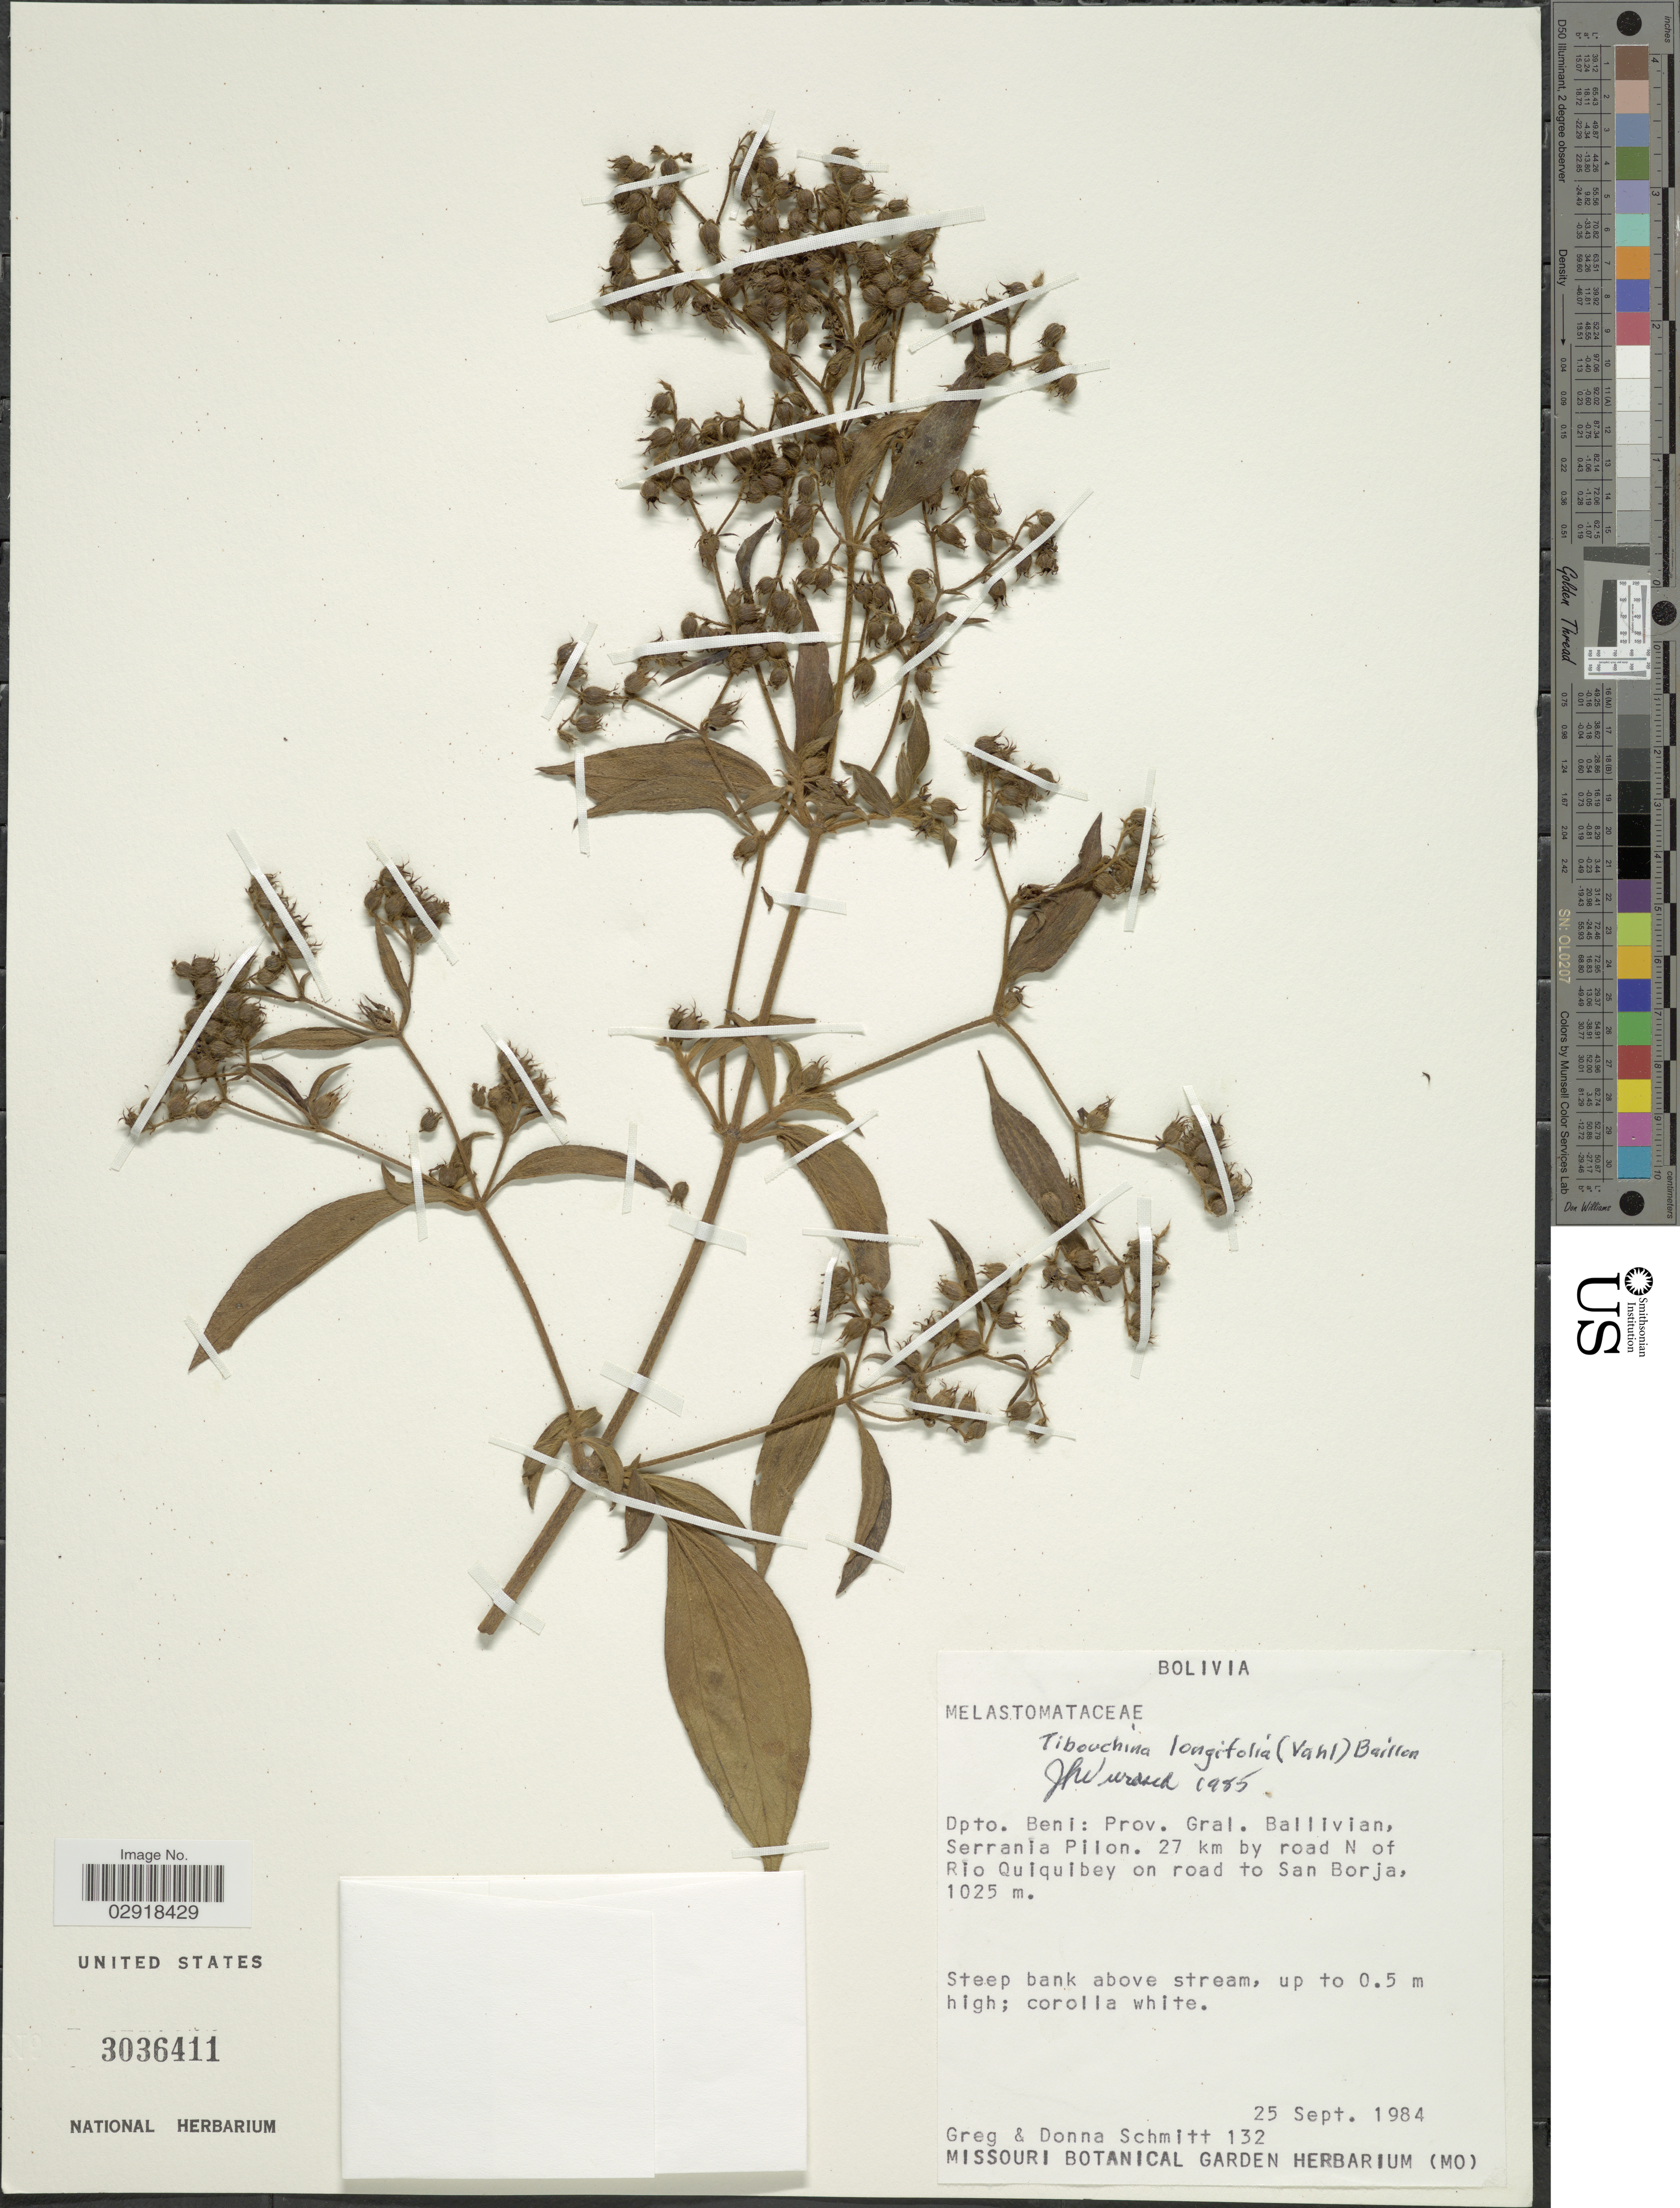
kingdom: Plantae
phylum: Tracheophyta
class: Magnoliopsida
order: Myrtales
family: Melastomataceae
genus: Chaetogastra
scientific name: Chaetogastra longifolia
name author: (Vahl) DC.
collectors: G. Schmitt & D. Schmitt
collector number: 132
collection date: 1984-09-25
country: Bolivia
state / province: Beni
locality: Dpto. Beni, Prov. Gral, Ballivian, Serrania Pilon, 27 km by road N of Rio Quiquibey on road to San Borja.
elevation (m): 1025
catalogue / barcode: US 3036411